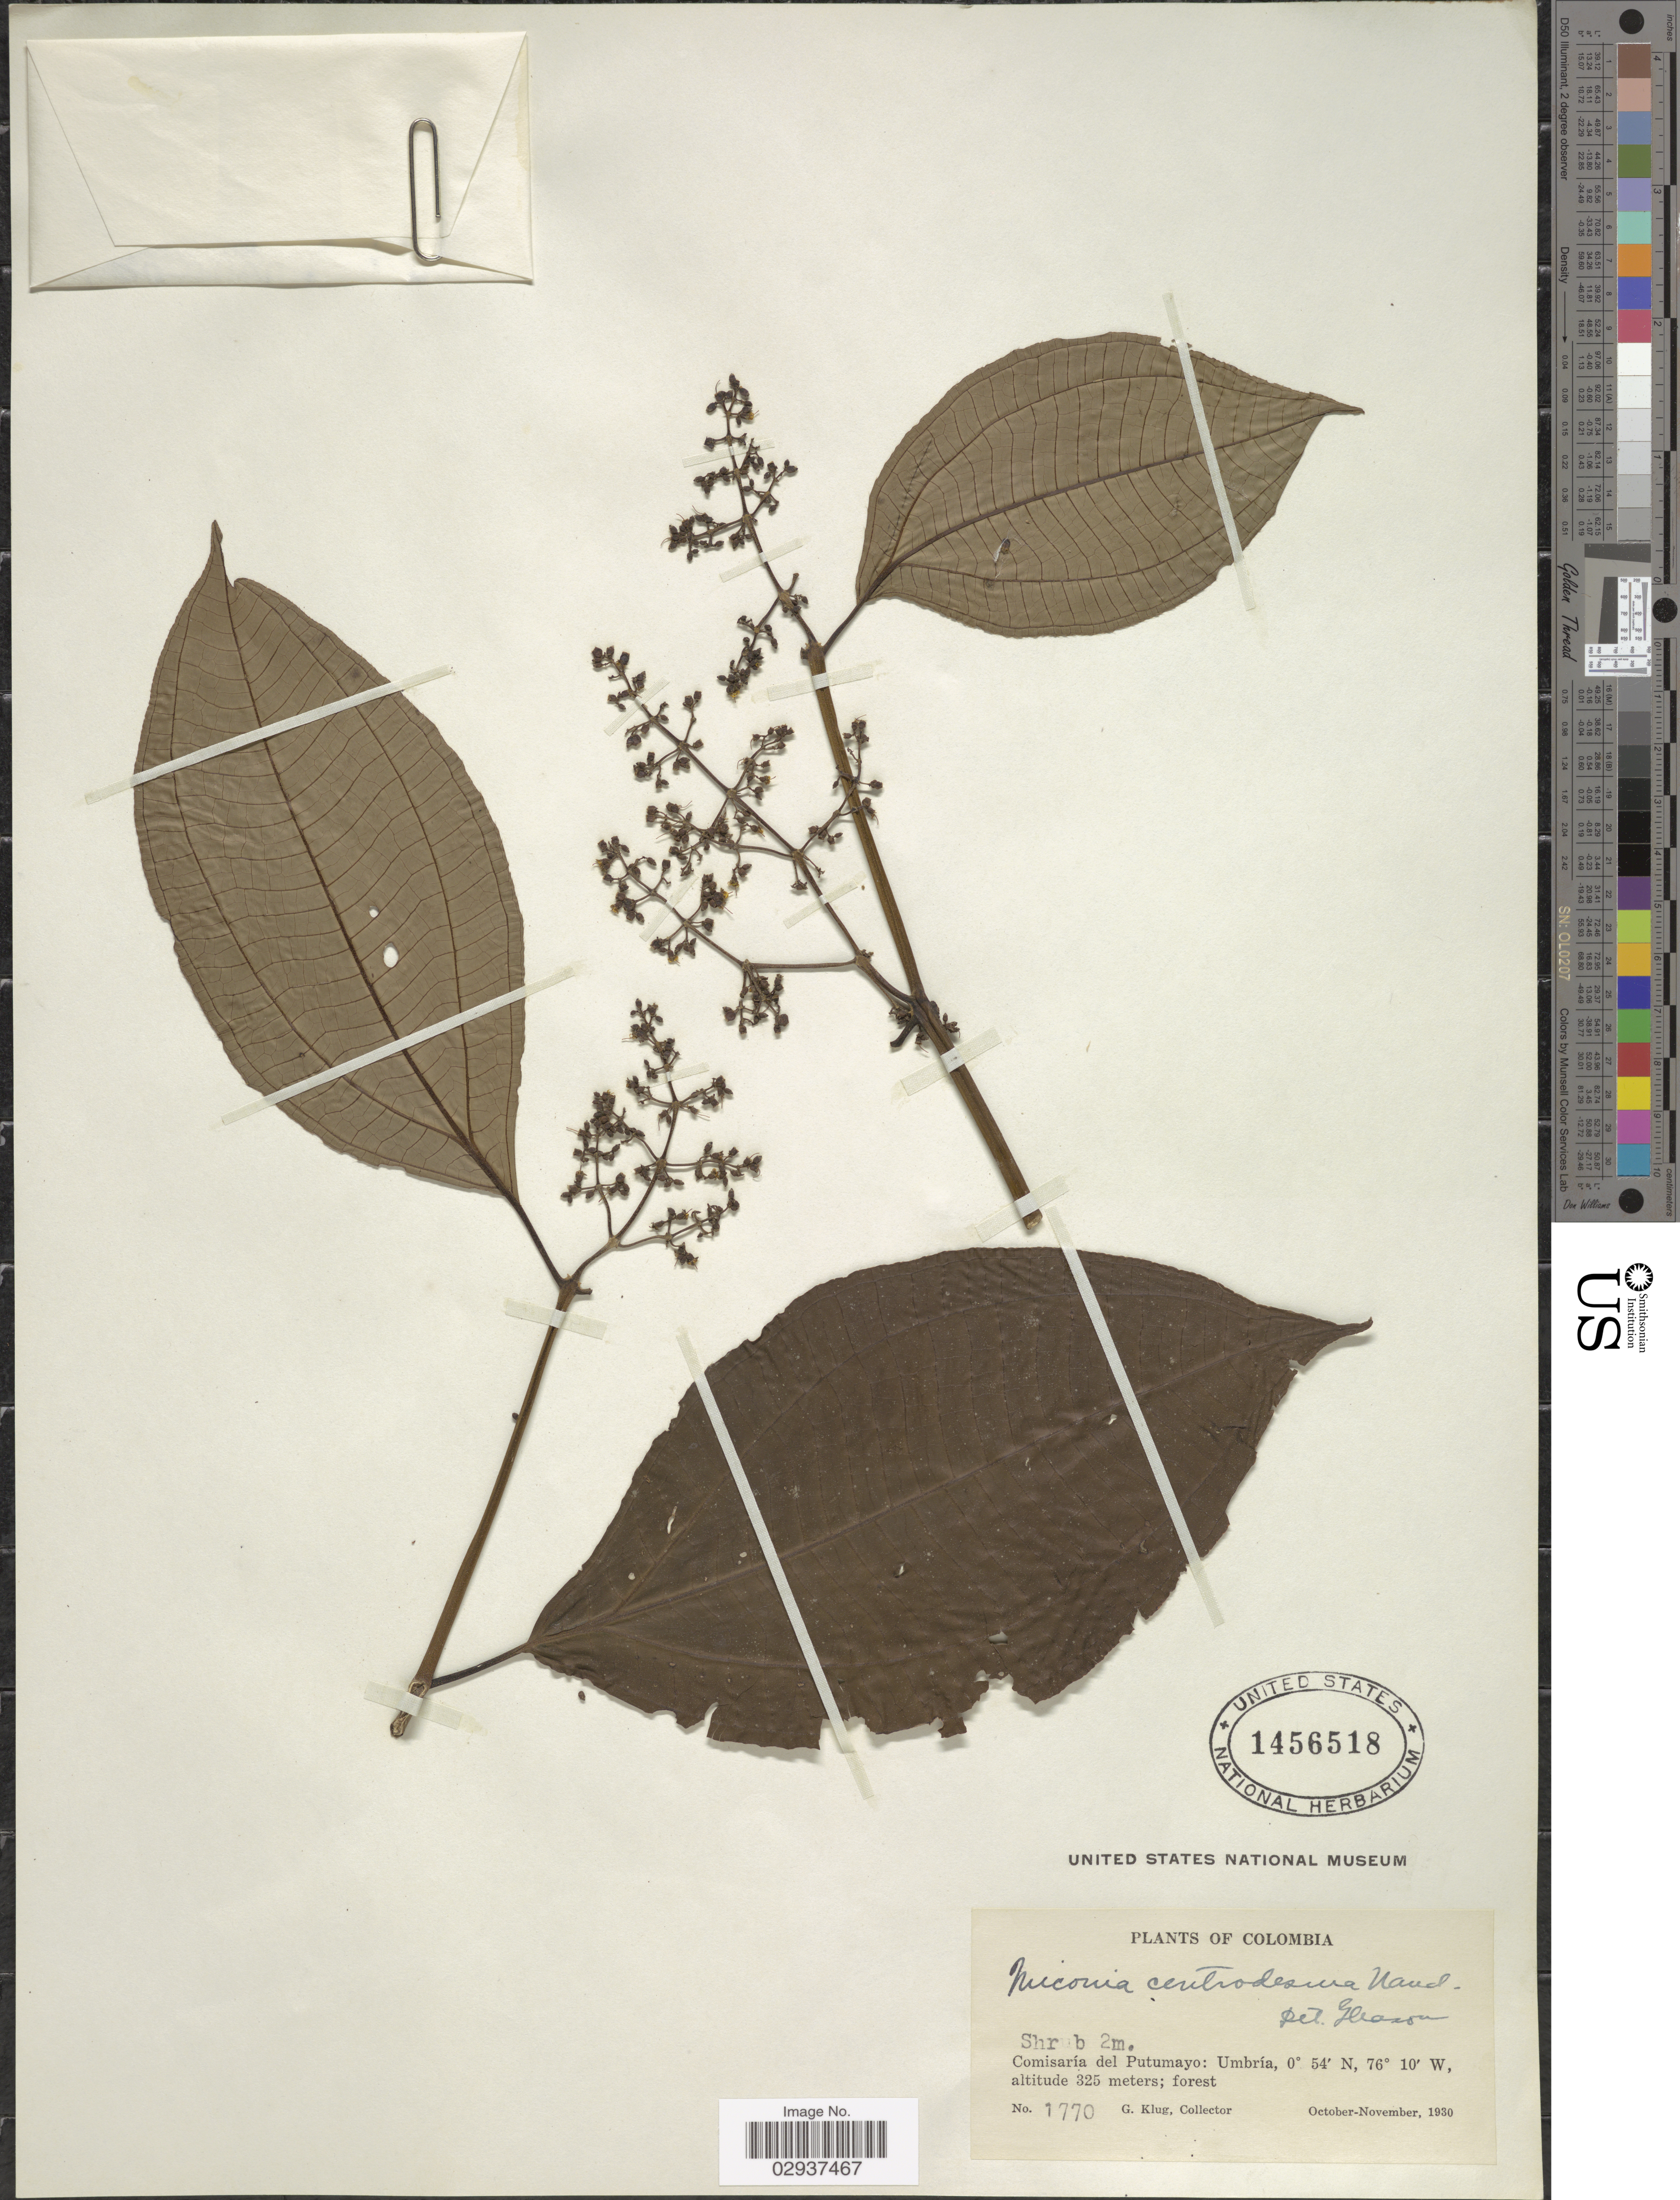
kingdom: Plantae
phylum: Tracheophyta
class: Magnoliopsida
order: Myrtales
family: Melastomataceae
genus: Miconia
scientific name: Miconia centrodesma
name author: Naudin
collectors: G. Klug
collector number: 1770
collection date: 1930-10/1930-11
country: Colombia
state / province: Putumayo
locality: Comisaría del Putumayo: Umbría.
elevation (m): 325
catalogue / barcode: US 1456518